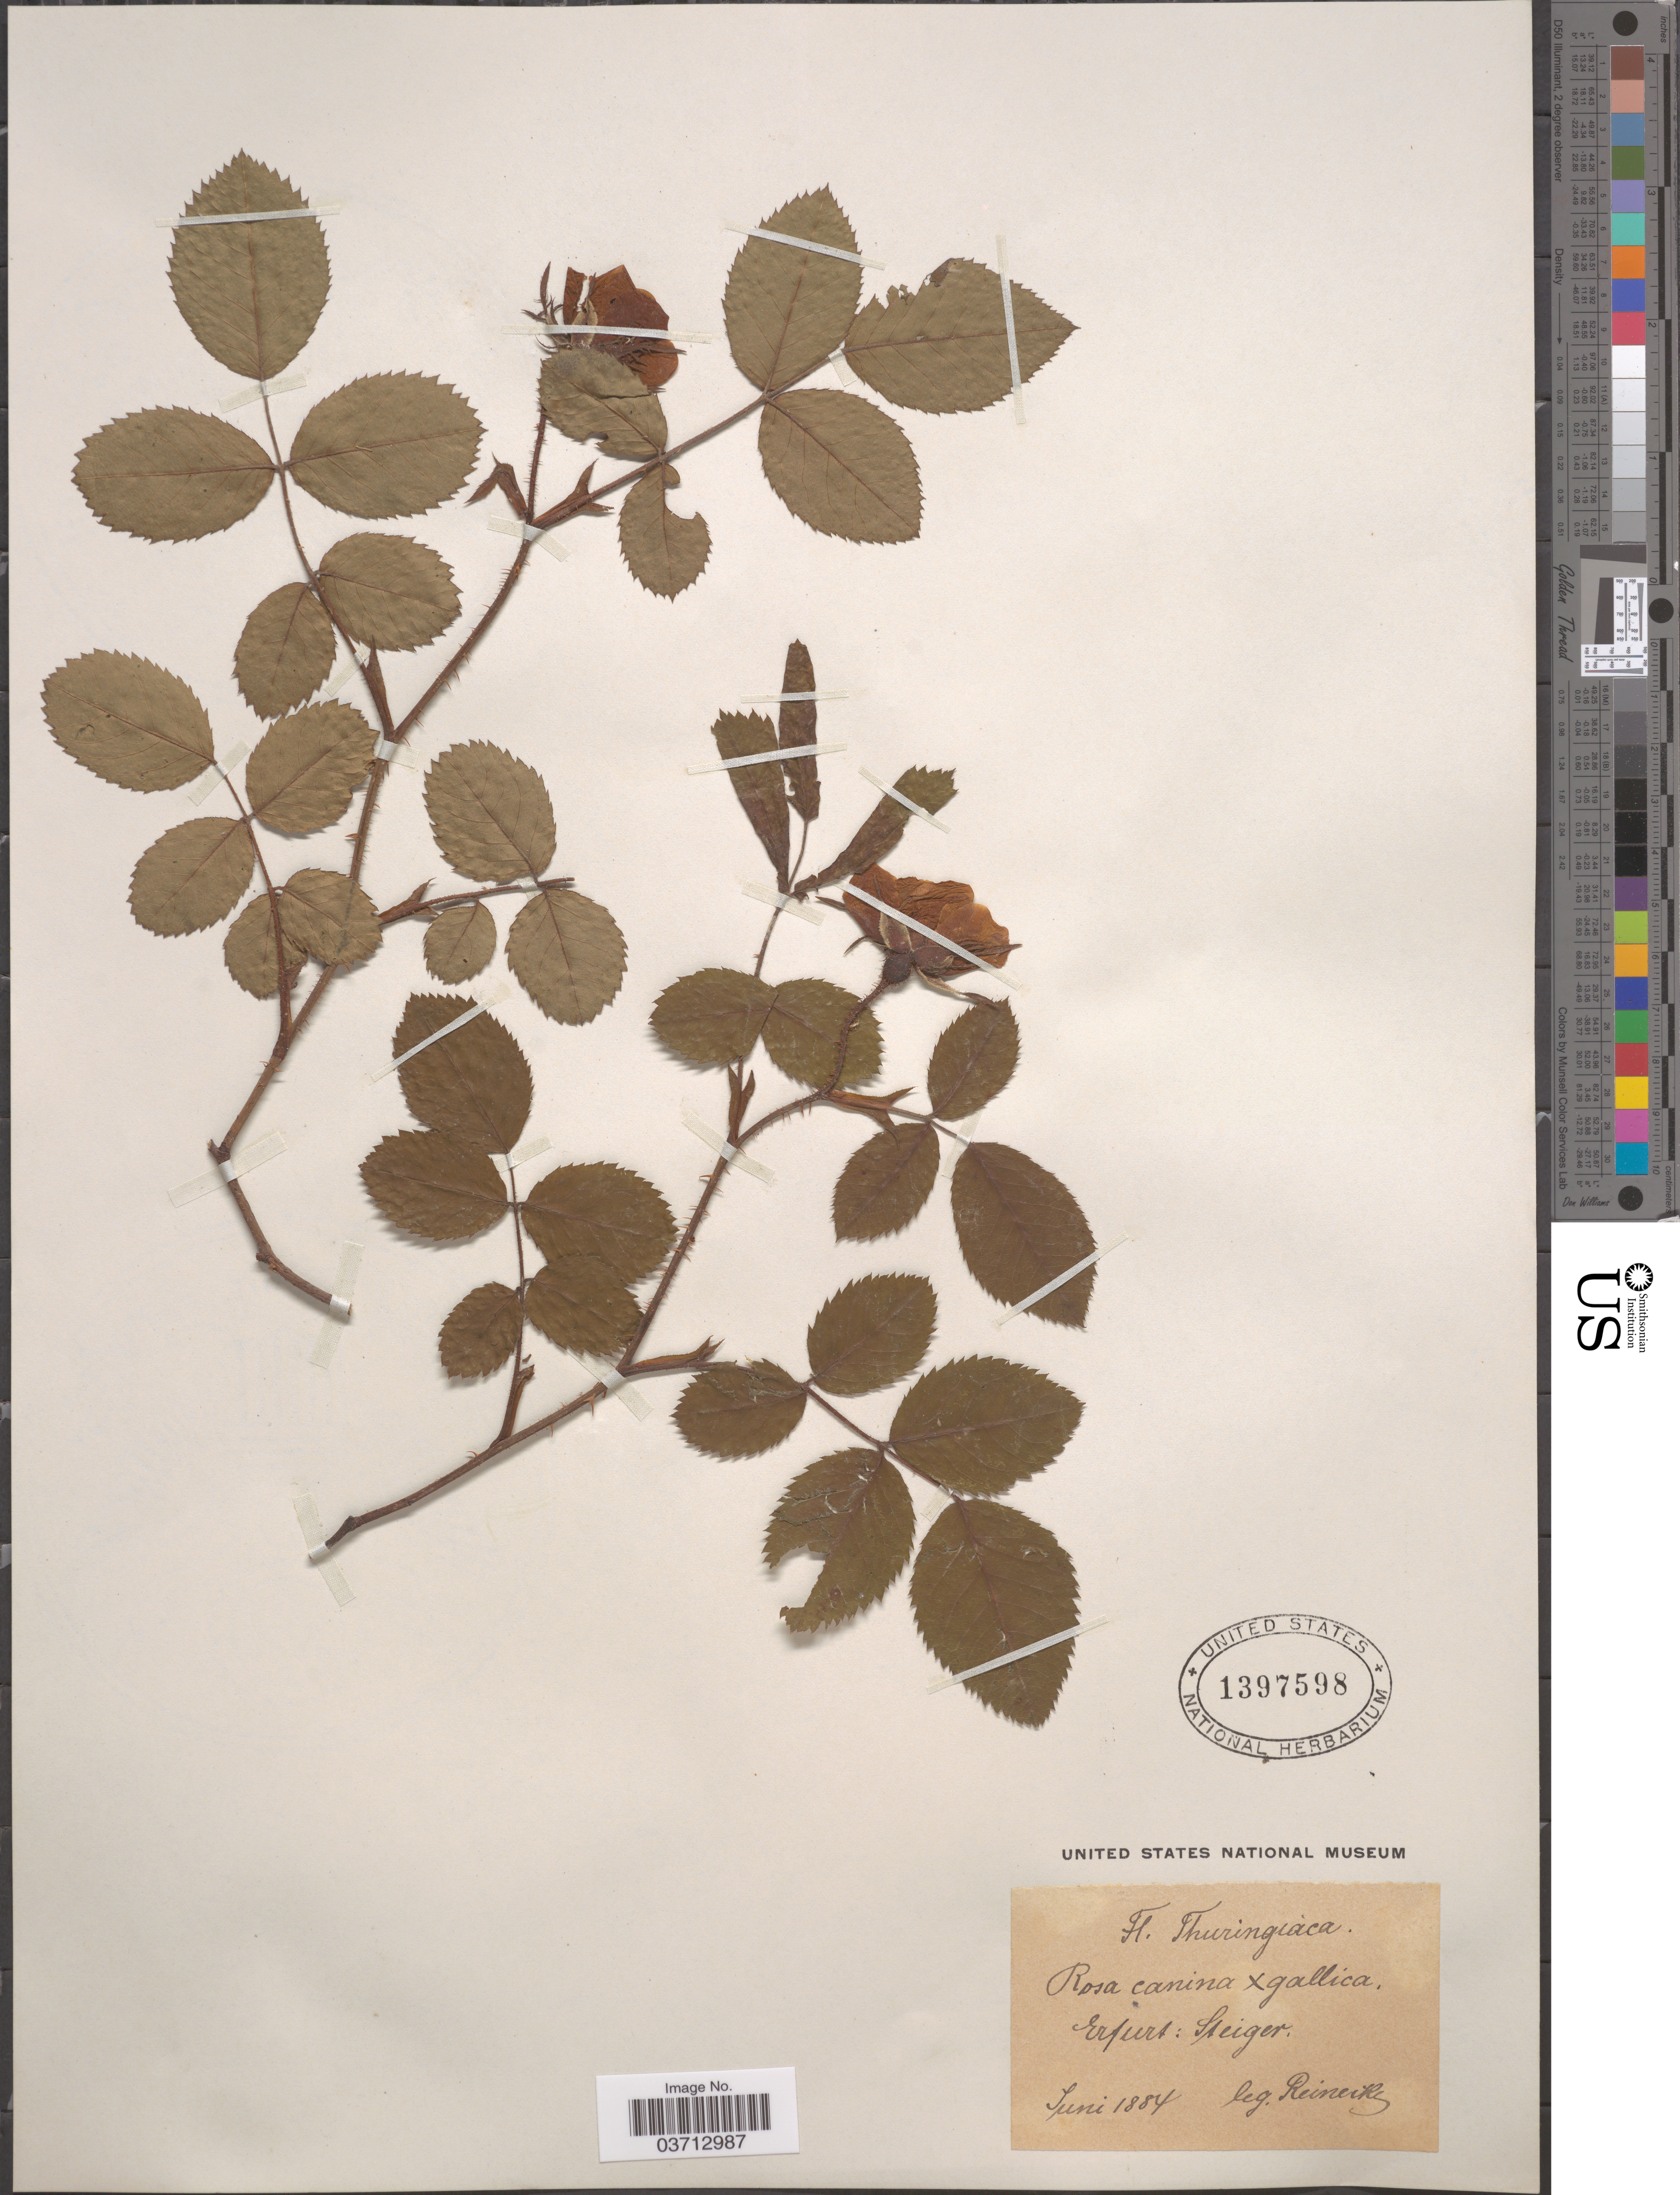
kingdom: Plantae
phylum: Tracheophyta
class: Magnoliopsida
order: Rosales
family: Rosaceae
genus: Rosa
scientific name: Rosa canina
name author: L.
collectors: -- Reinecke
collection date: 1884-06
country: Germany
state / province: Thuringia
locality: Thuringiaca. Erfurt: Steiger.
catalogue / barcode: US 1397598